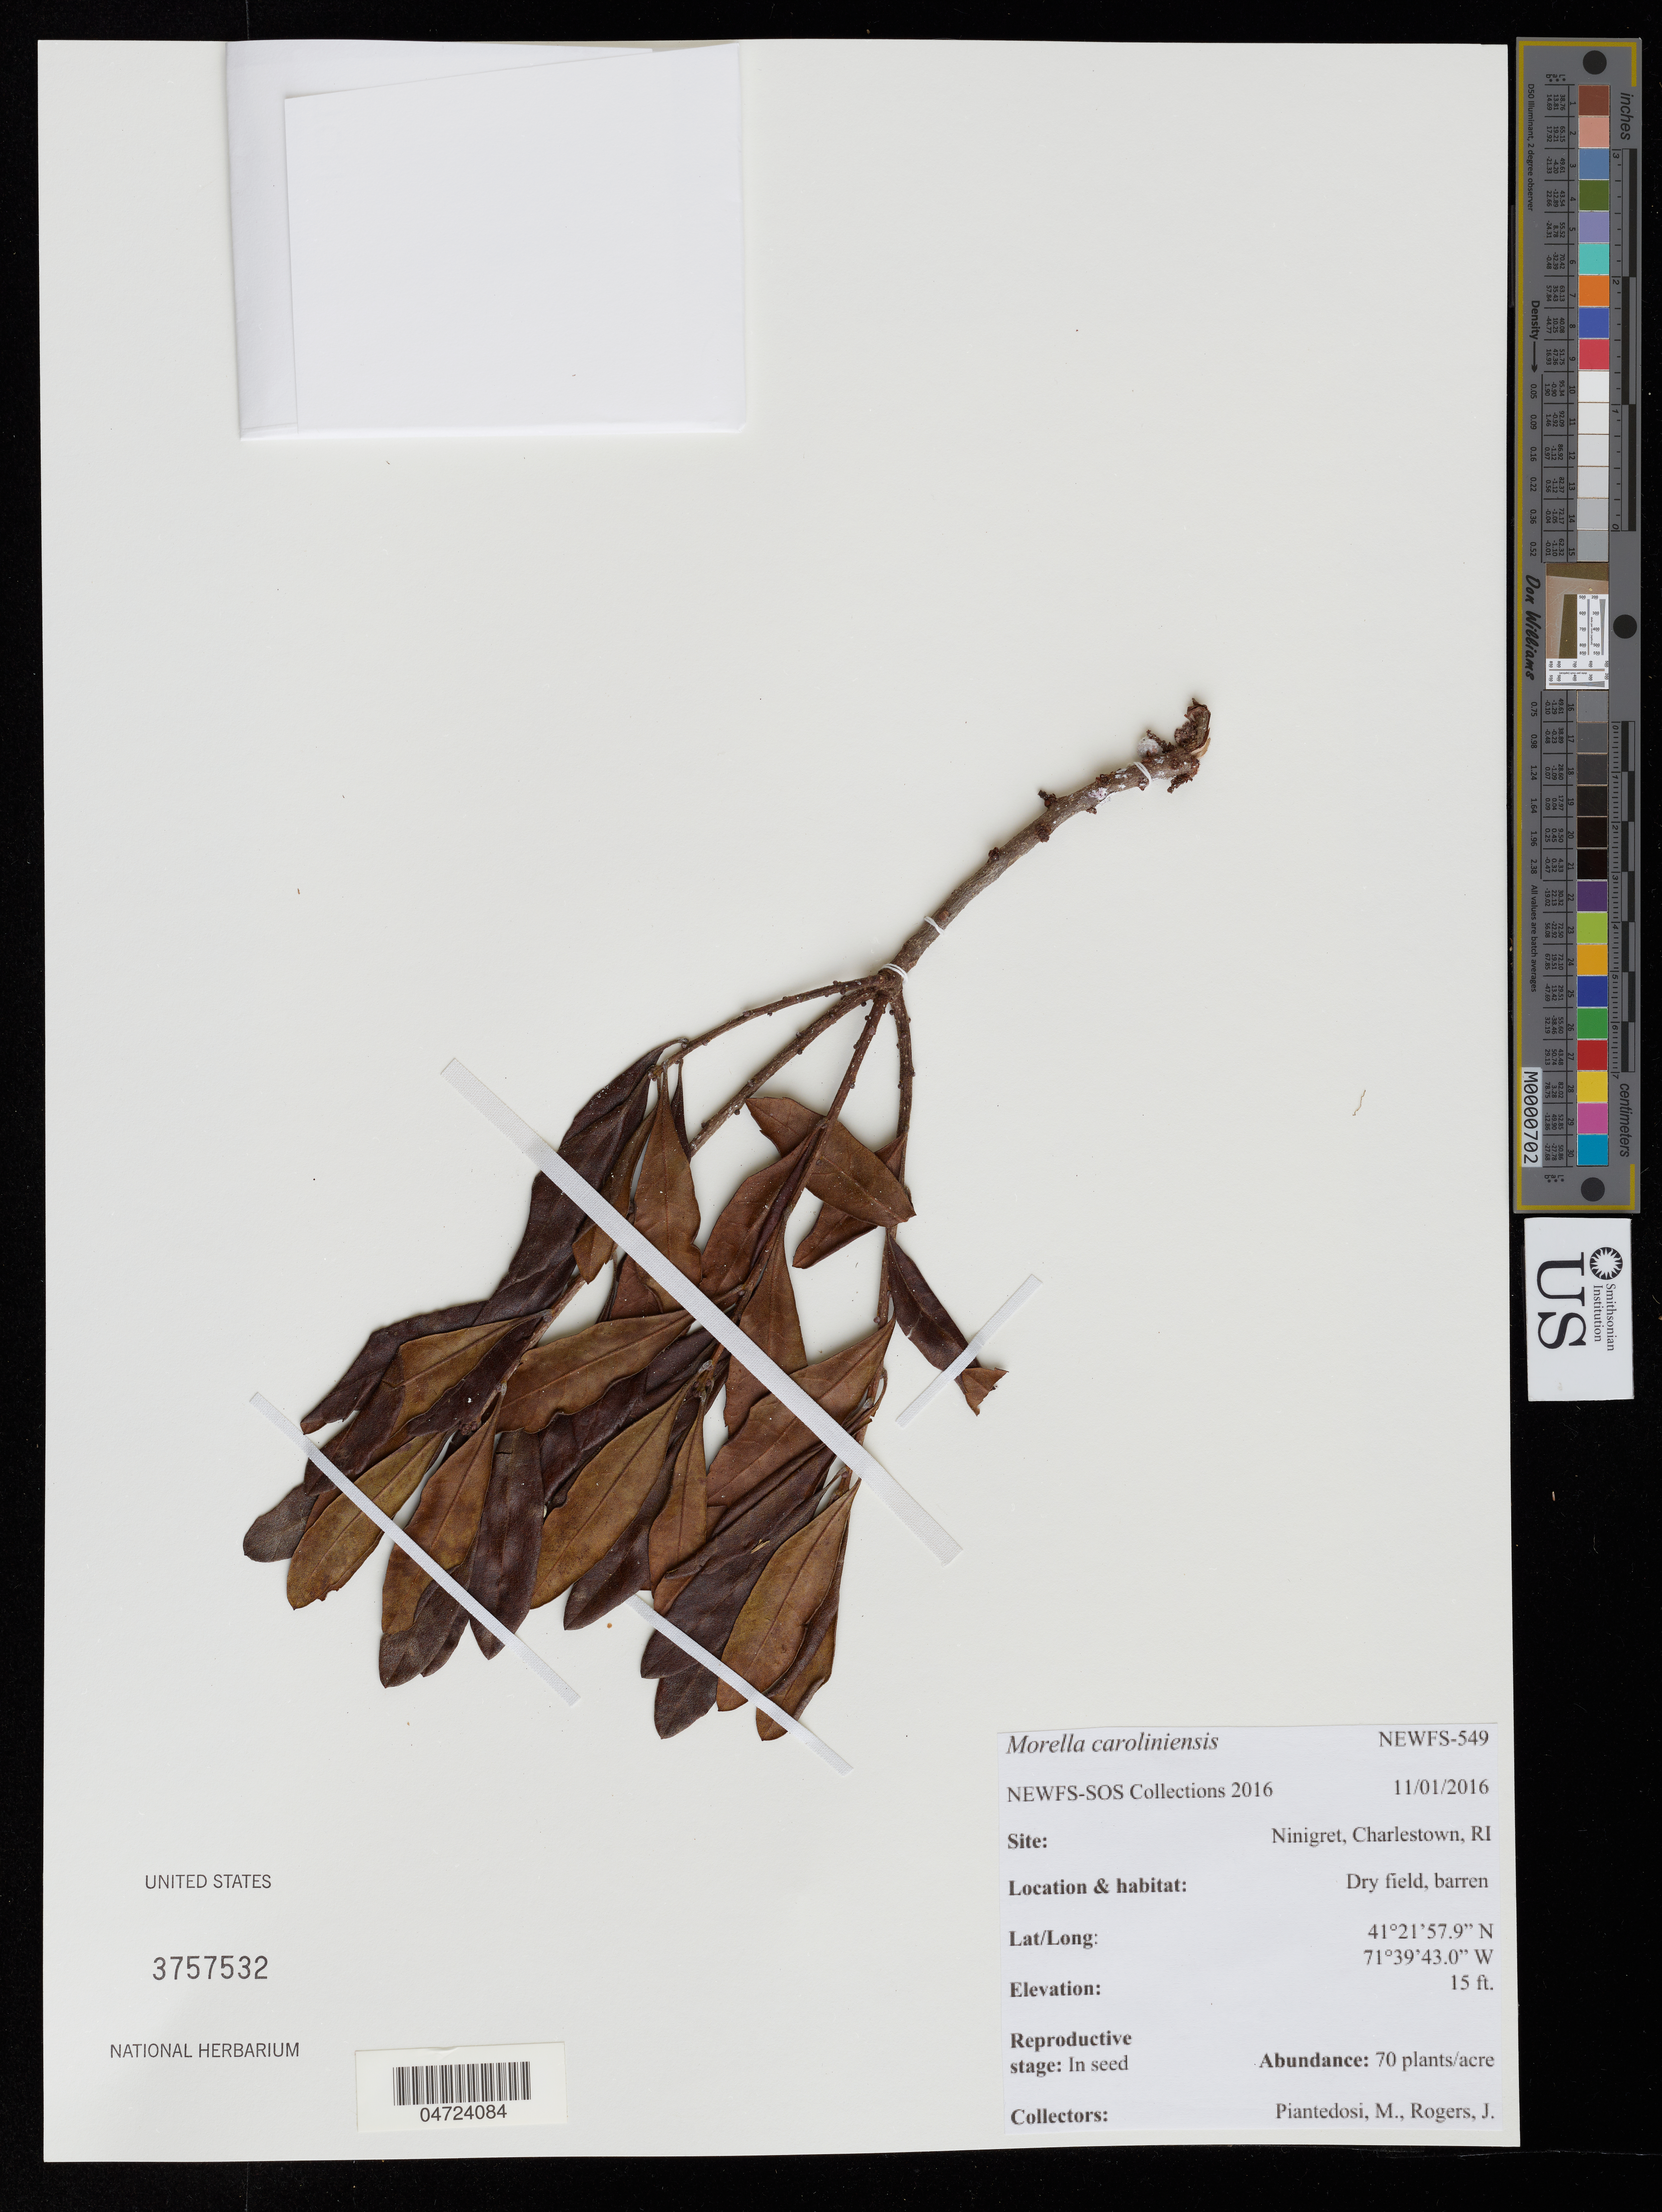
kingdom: Plantae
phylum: Tracheophyta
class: Magnoliopsida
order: Fagales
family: Myricaceae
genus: Morella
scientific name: Morella caroliniensis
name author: (Mill.) Small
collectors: M. Piantedosi & J. Rogers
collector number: NEWFS-549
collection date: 2016-11-01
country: United States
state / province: Rhode Island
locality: Ninigret, Charlestown.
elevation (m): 5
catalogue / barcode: US 3757532